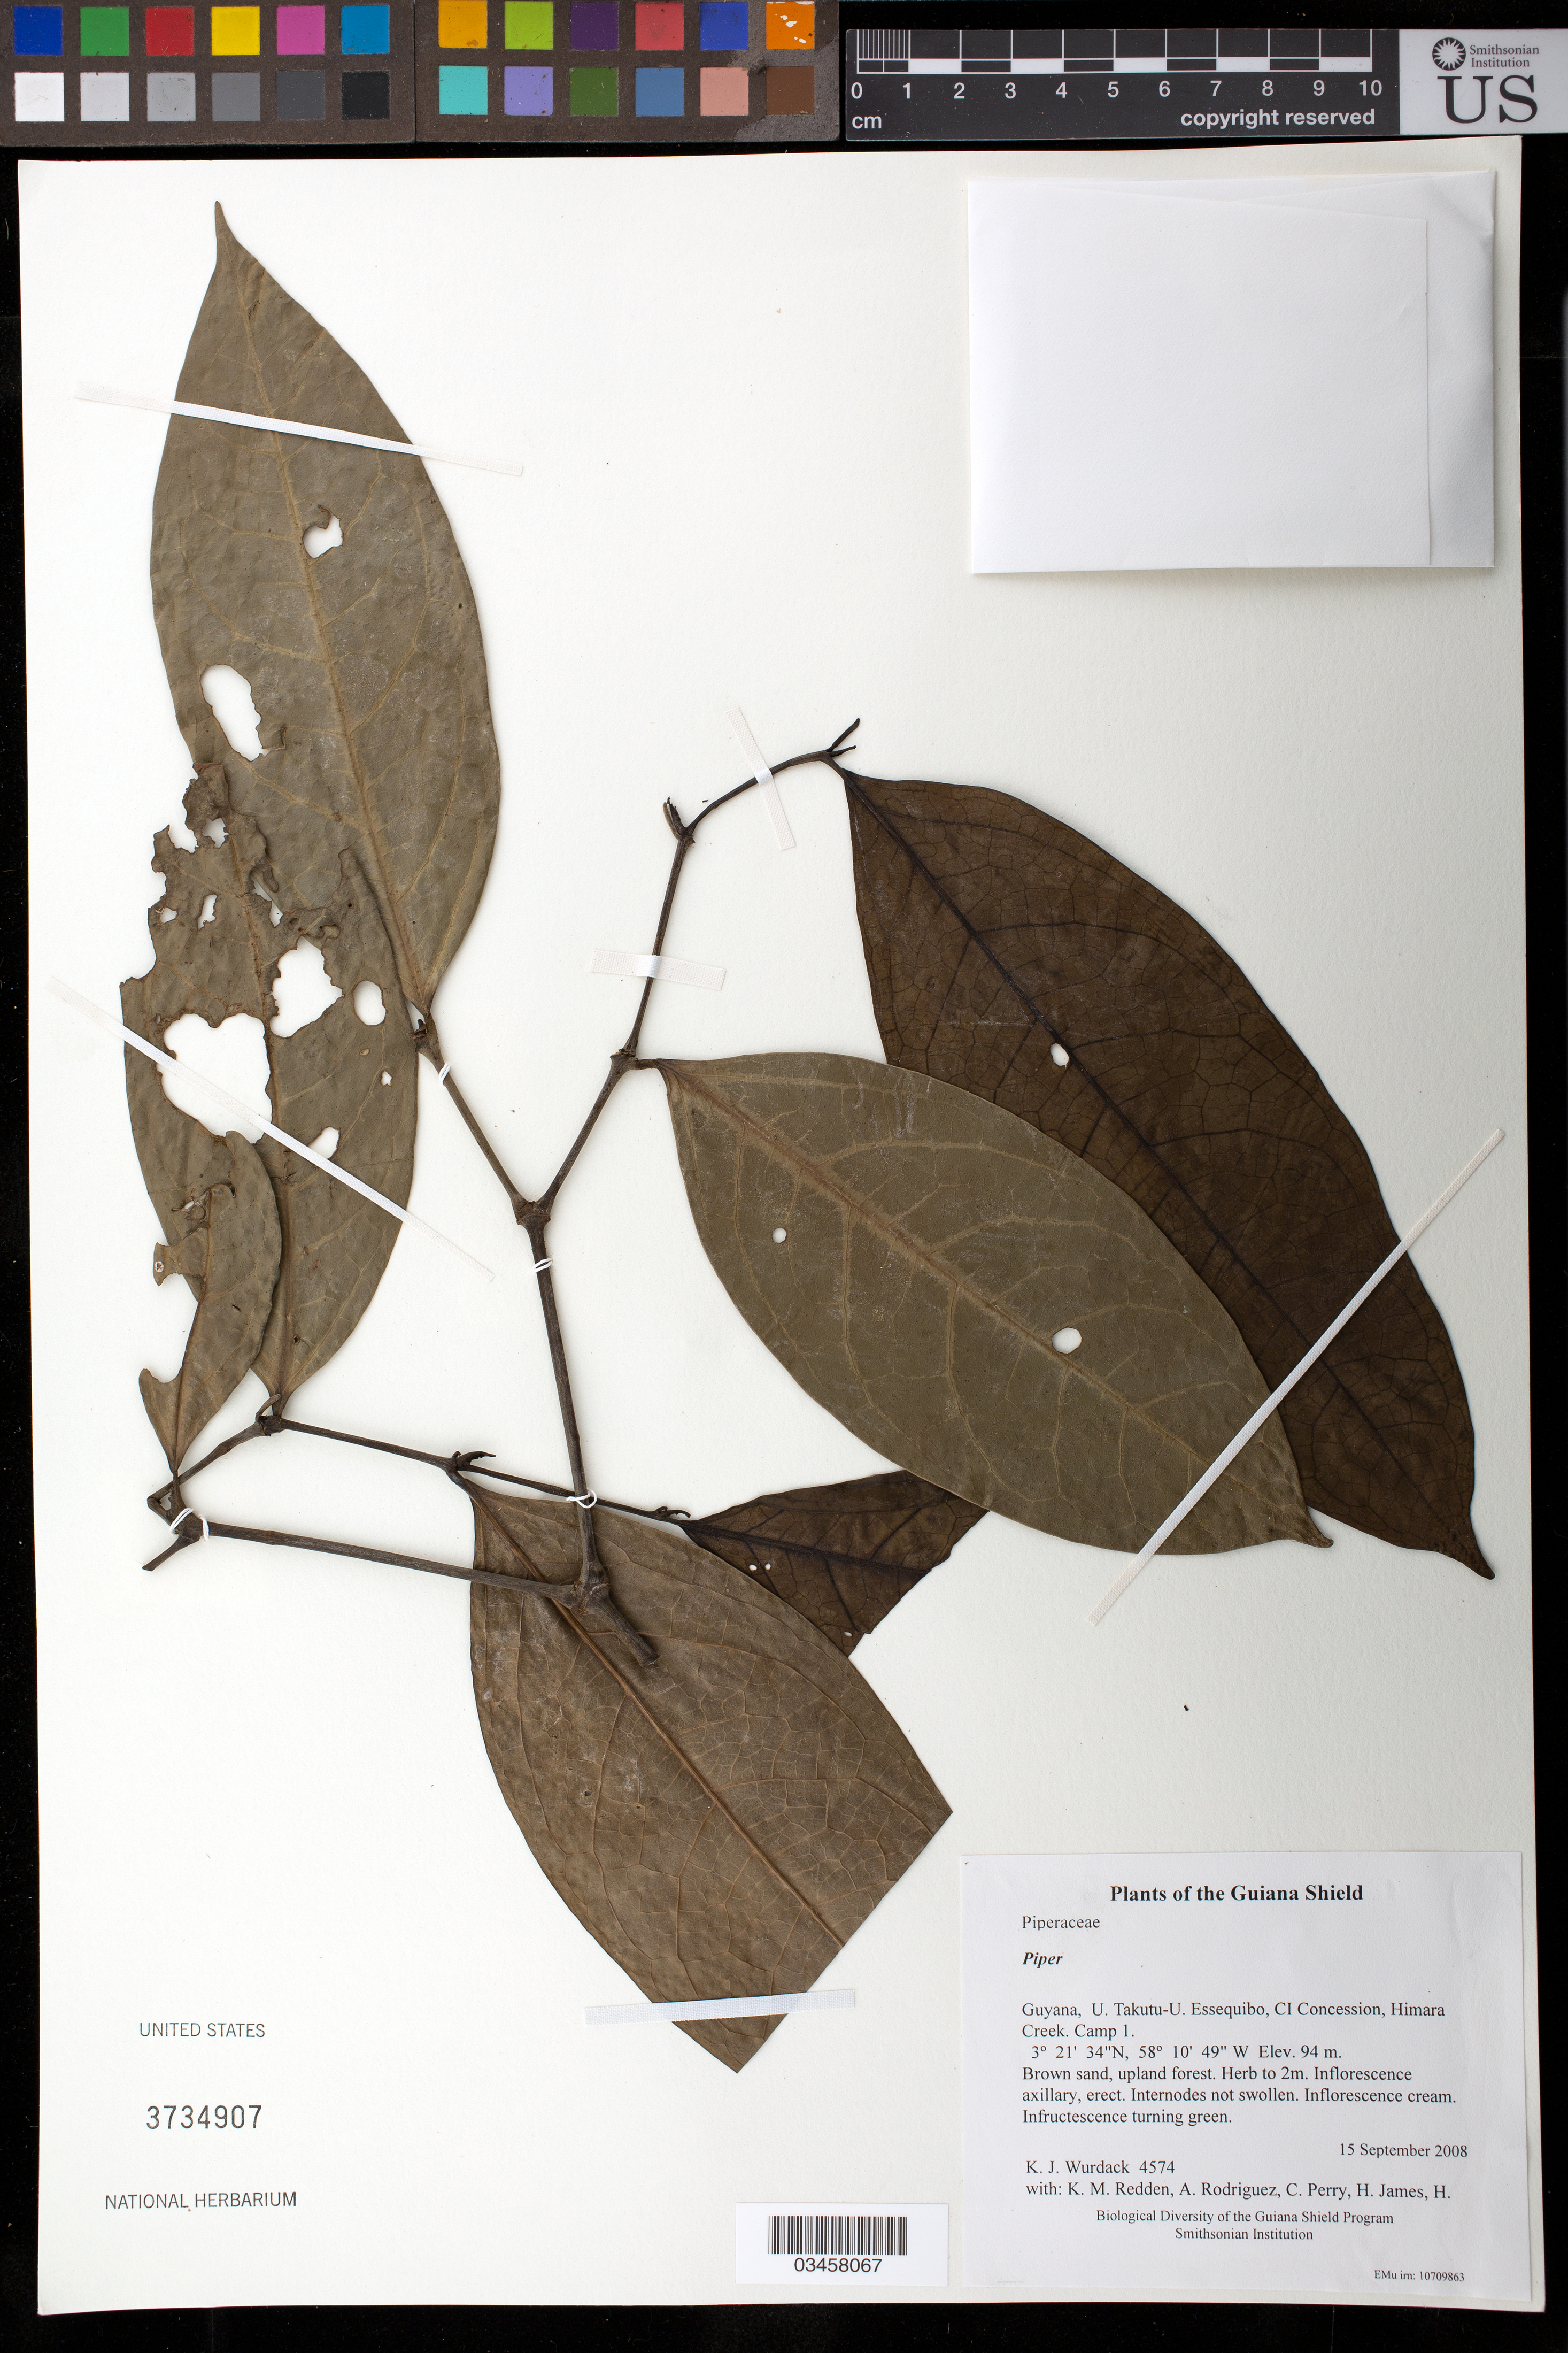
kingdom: Plantae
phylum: Tracheophyta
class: Magnoliopsida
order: Boraginales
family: Cordiaceae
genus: Varronia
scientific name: Varronia schomburgkii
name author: (DC.) Borhidi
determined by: Feuillet, C.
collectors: K. Wurdack, K. M. Redden, A. Rodriguez, C. Perry, P. Ragnauth, H. James & H. Simon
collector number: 4674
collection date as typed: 26 September 2008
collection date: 2008-09-26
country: Guyana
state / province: U. Takutu-U. Essequibo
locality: CI concession. Himara Creek to boundary end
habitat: Creek with large palms, Macrolobium, Violaceae, Annonaceae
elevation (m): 110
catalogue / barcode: US 3734907